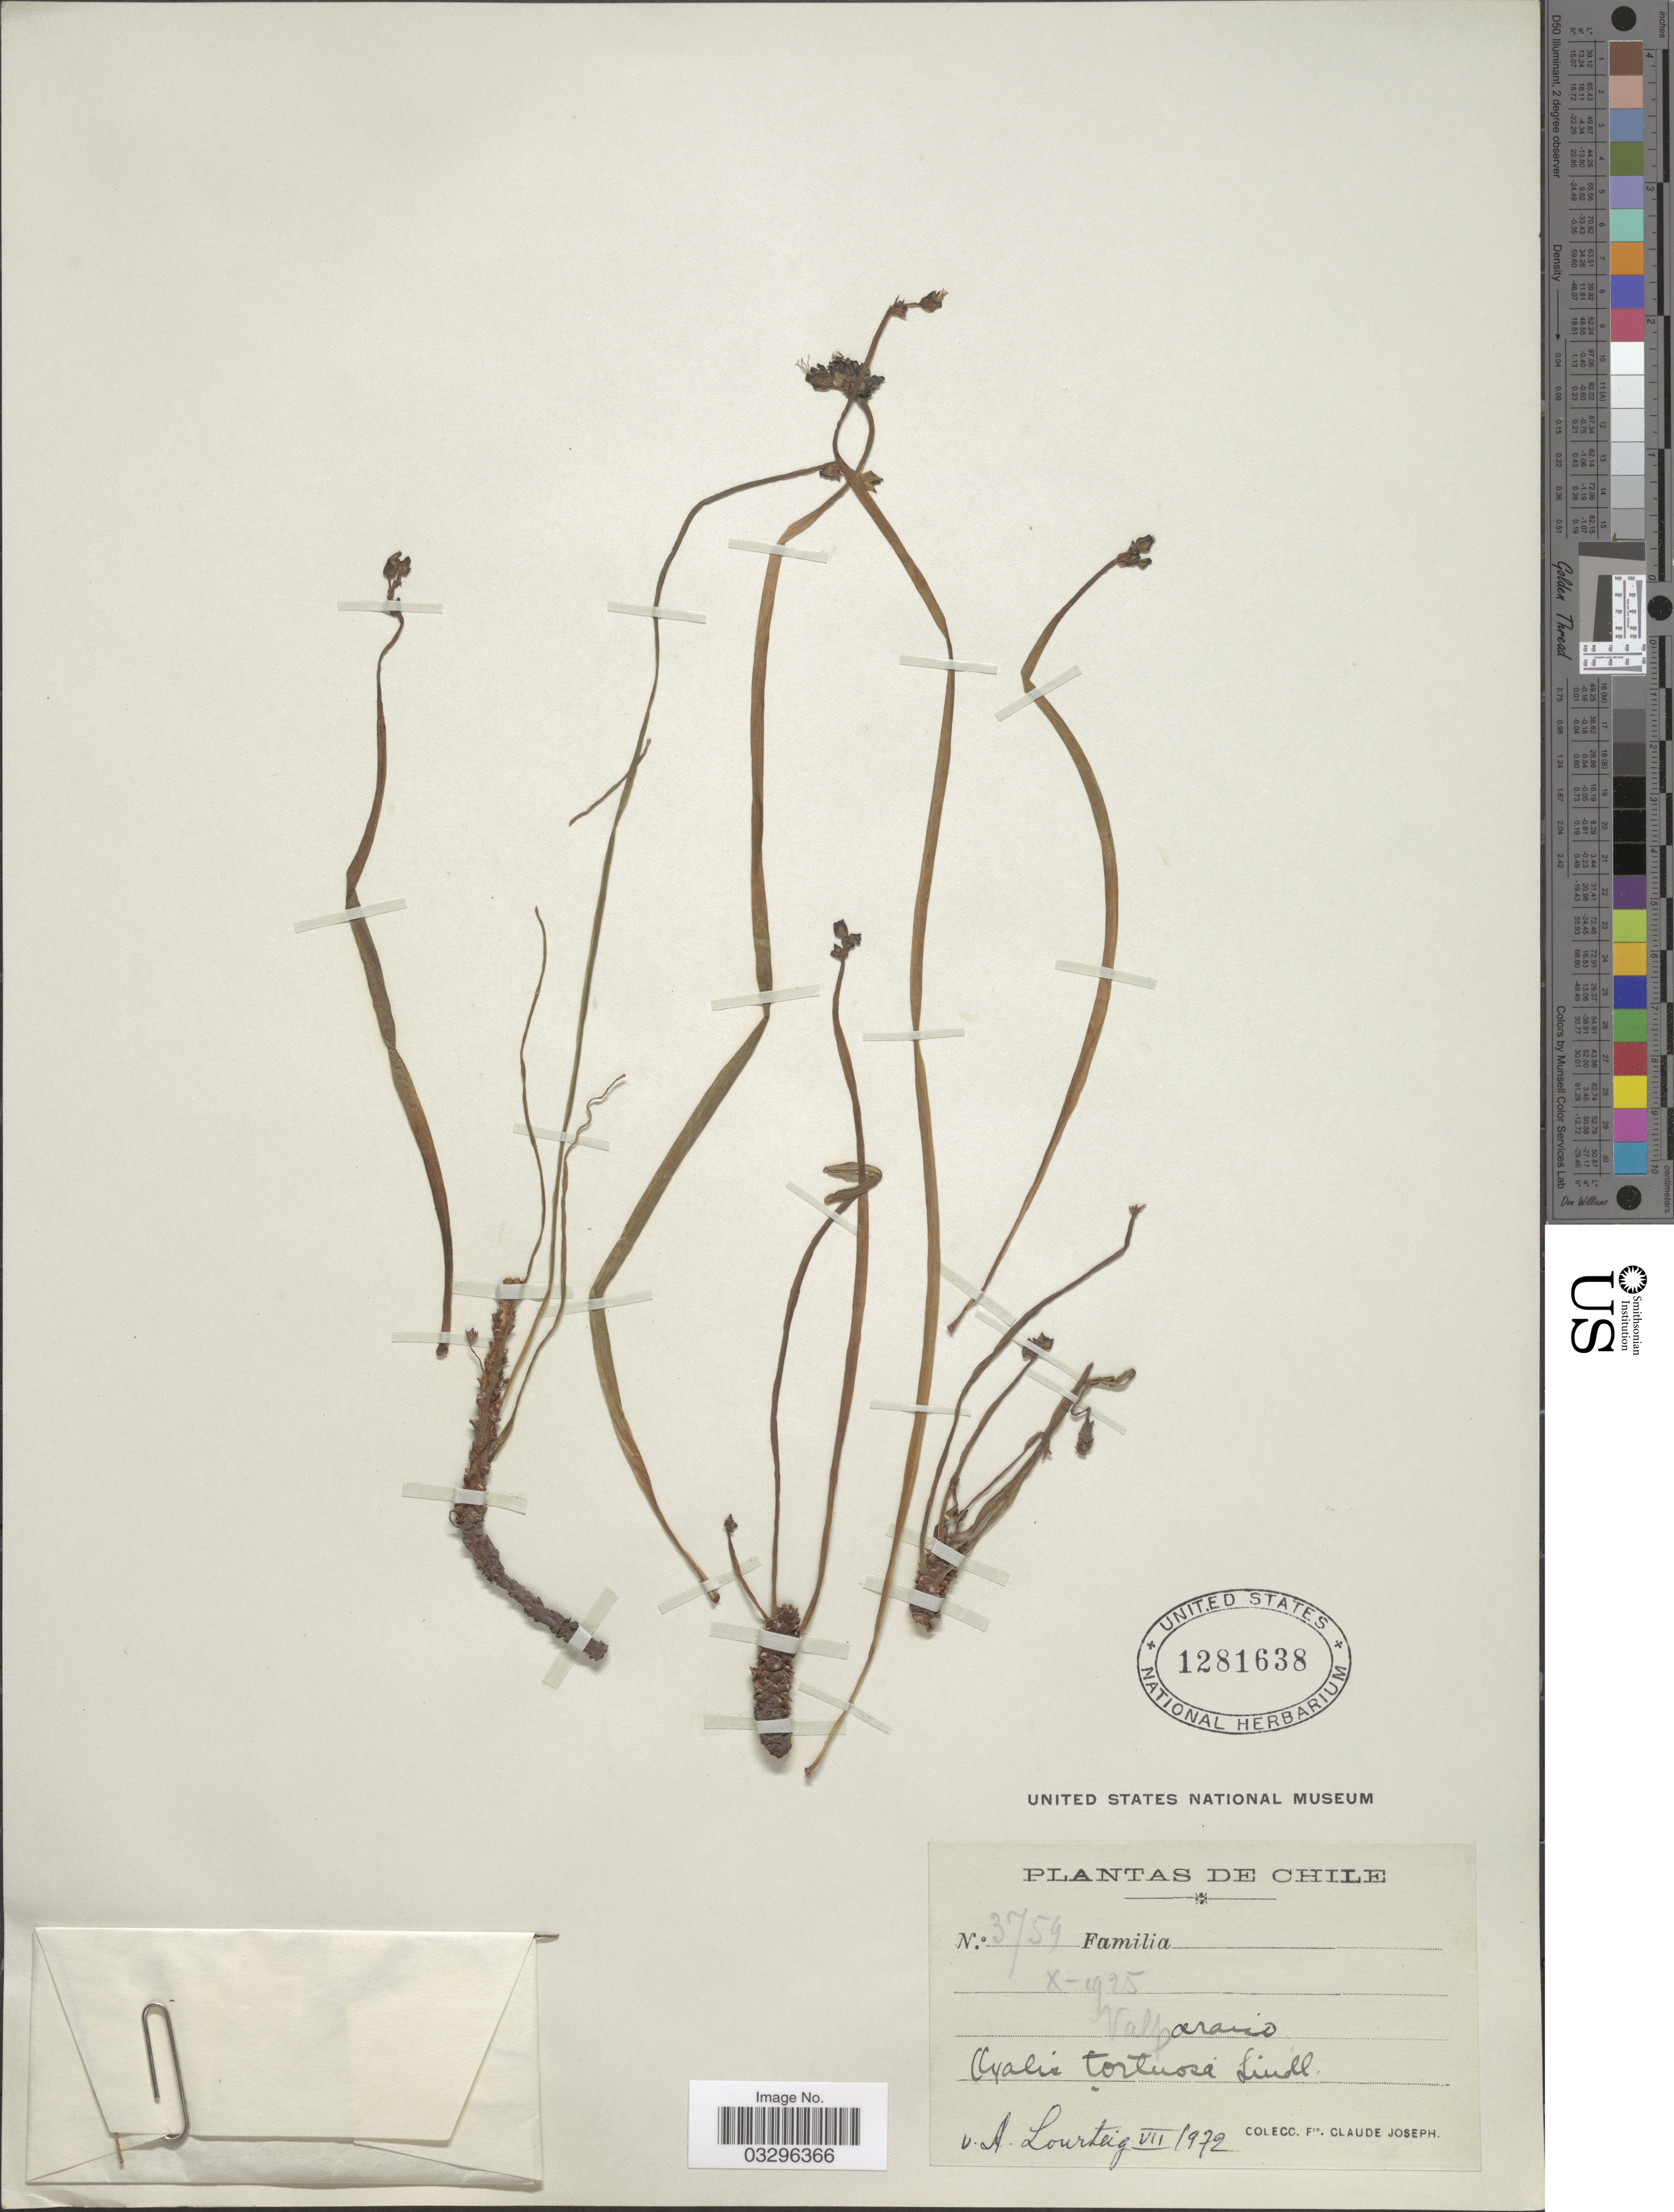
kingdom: Plantae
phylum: Tracheophyta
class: Magnoliopsida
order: Oxalidales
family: Oxalidaceae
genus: Oxalis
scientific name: Oxalis tortuosa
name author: Lindl.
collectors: Bro. Claude-Joseph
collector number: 3759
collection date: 1925-10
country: Chile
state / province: Valparaíso (V)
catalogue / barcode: US 1281638